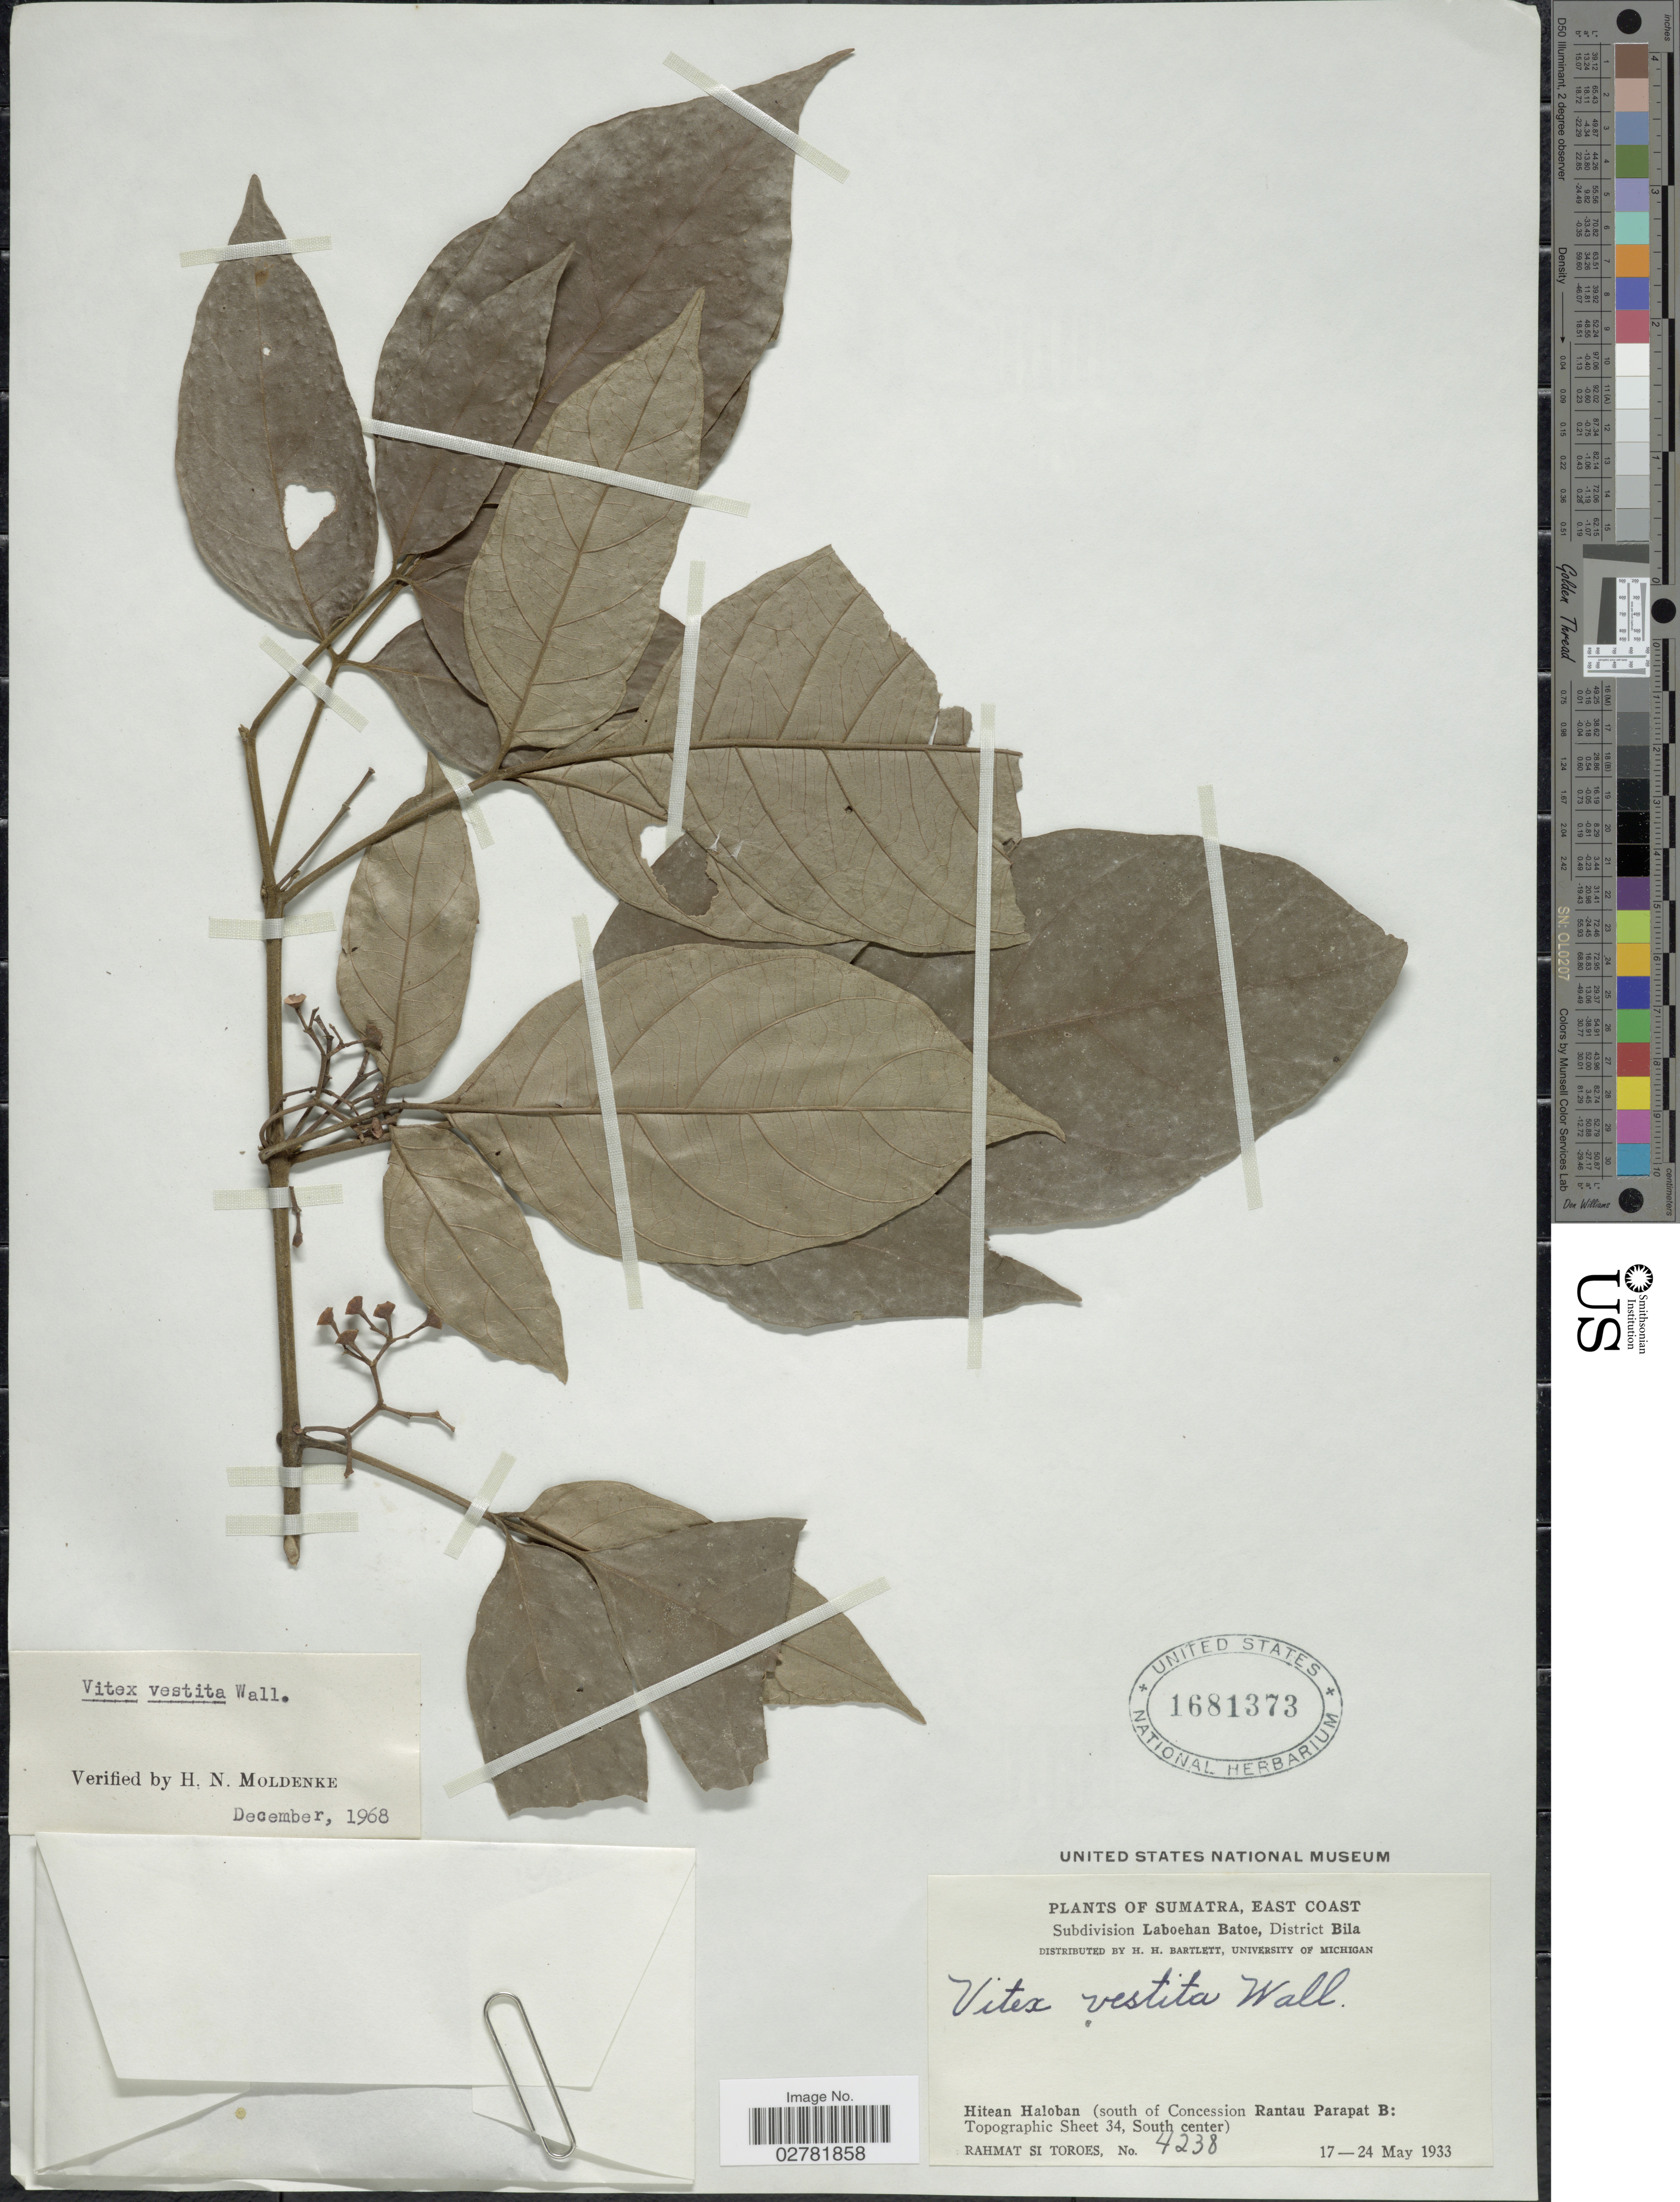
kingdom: Plantae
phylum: Tracheophyta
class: Magnoliopsida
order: Lamiales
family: Lamiaceae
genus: Vitex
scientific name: Vitex vestita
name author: Wall. ex Walp.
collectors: Rahmat Si Boeea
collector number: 4238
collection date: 1933-05-17/1933-05-24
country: Indonesia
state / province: Sumatra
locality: East Coast. Subdivision Laboehan Batoe, District Bila. Hitean Haloban (south of Concession Rantau Parapat B: Topographic Sheet 34, South center).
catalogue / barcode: US 1681373